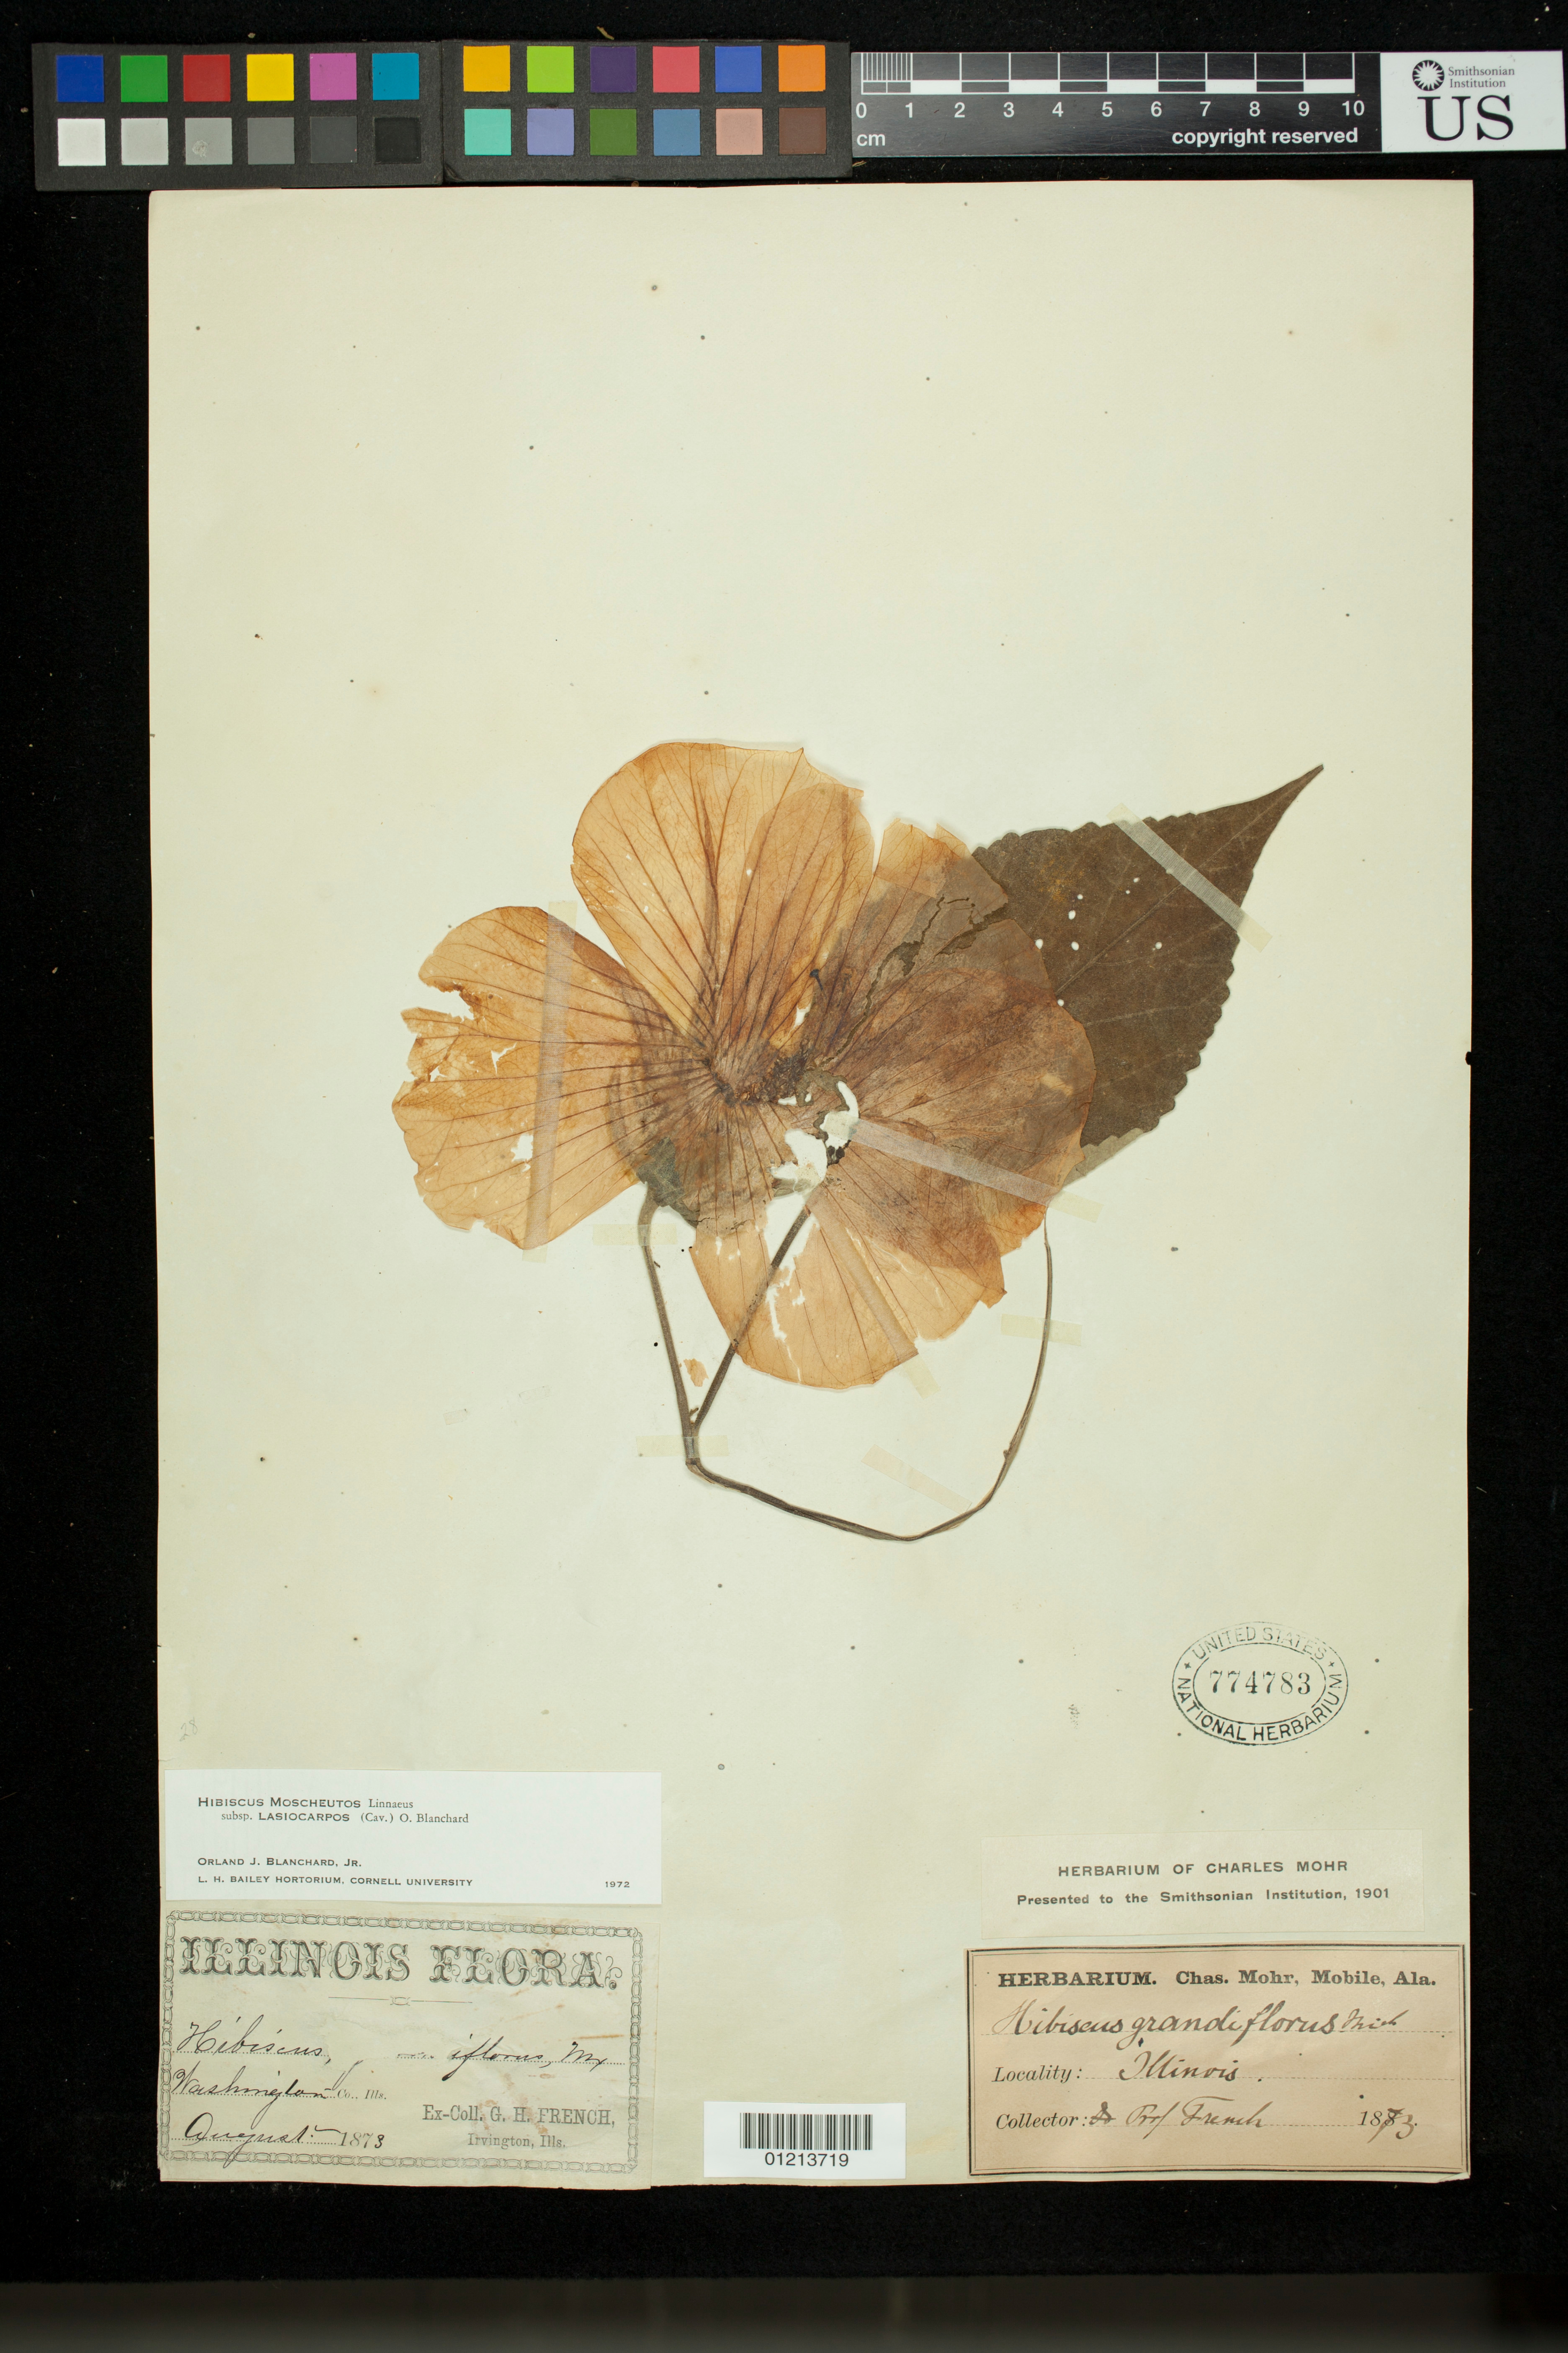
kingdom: Plantae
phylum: Tracheophyta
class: Magnoliopsida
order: Malvales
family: Malvaceae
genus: Hibiscus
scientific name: Hibiscus moscheutos subsp. lasiocarpos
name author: (Cav.) O.J. Blanch.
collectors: G. H. French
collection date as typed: Aug 1873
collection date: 1873-08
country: United States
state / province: Illinois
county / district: Washington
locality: Washington Co. Ills.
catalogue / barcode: US 774783